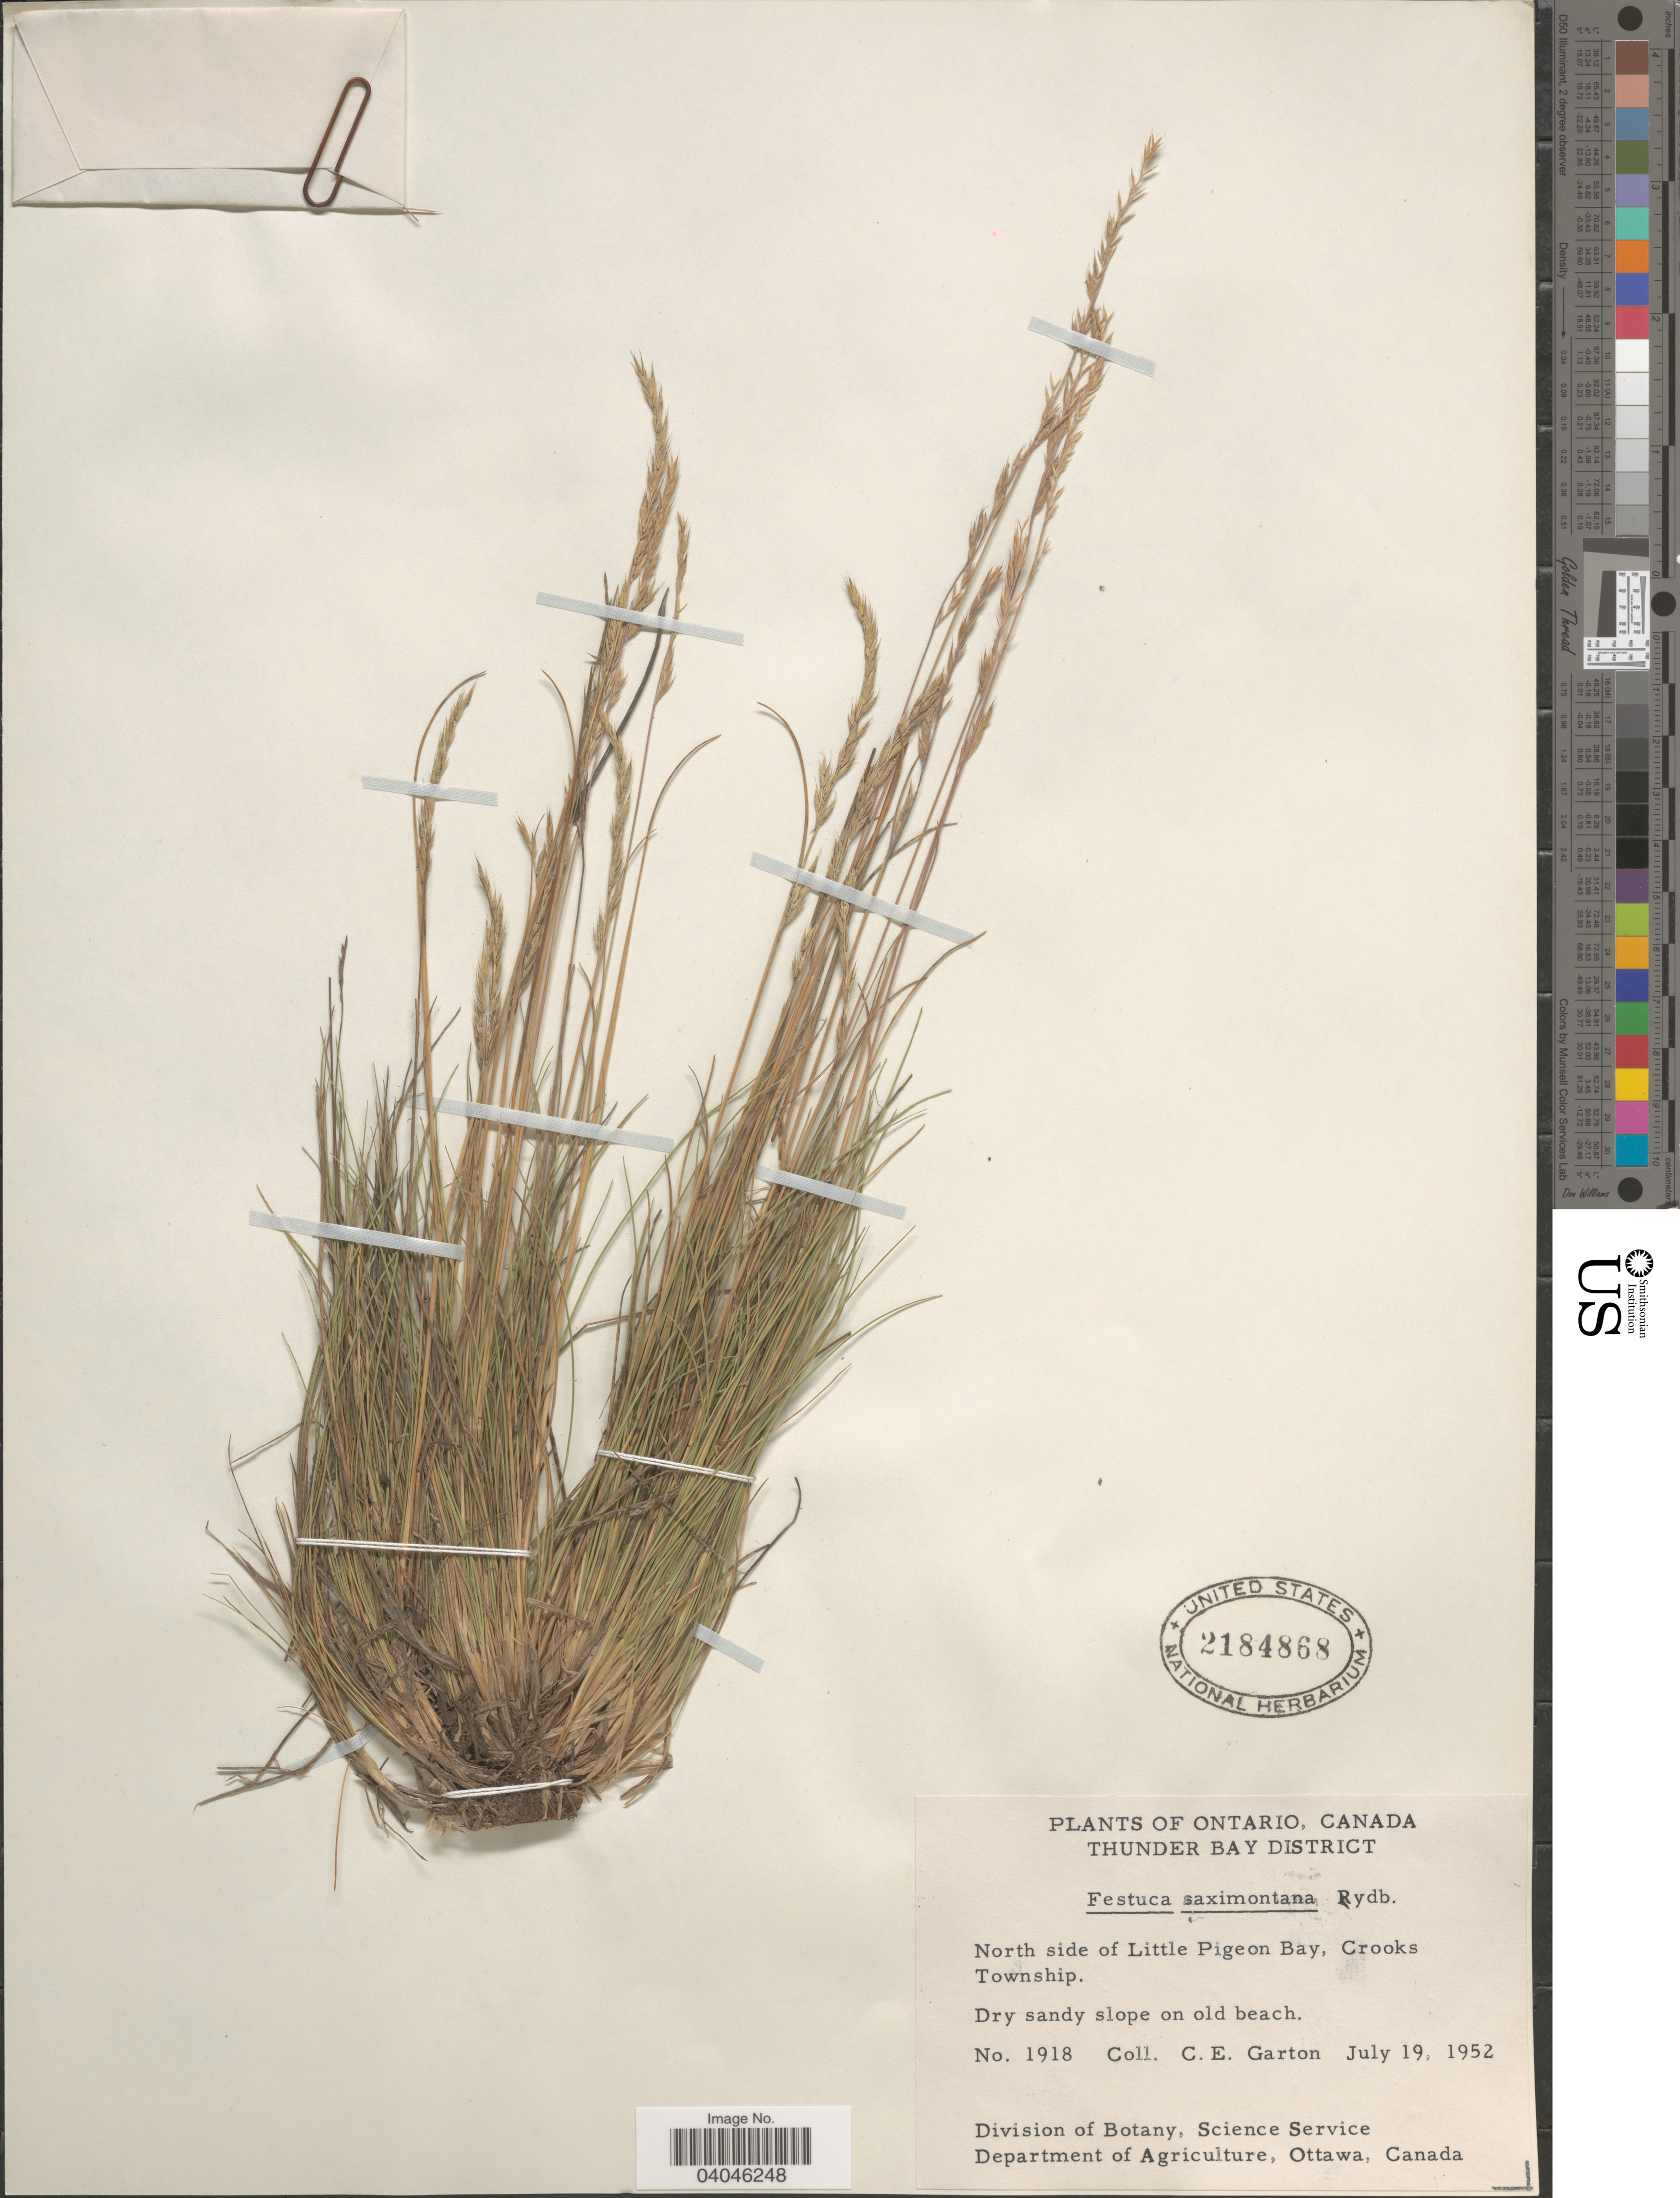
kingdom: Plantae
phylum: Tracheophyta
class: Liliopsida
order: Poales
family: Poaceae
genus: Festuca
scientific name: Festuca saximontana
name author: Rydb.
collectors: C. E. Garton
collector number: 1918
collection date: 1952-07-19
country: Canada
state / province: Ontario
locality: Thunder Bay District. North side of Little Pigeon Bay, Crooks Township. Dry sandy slope on old beach.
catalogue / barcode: US 2184868